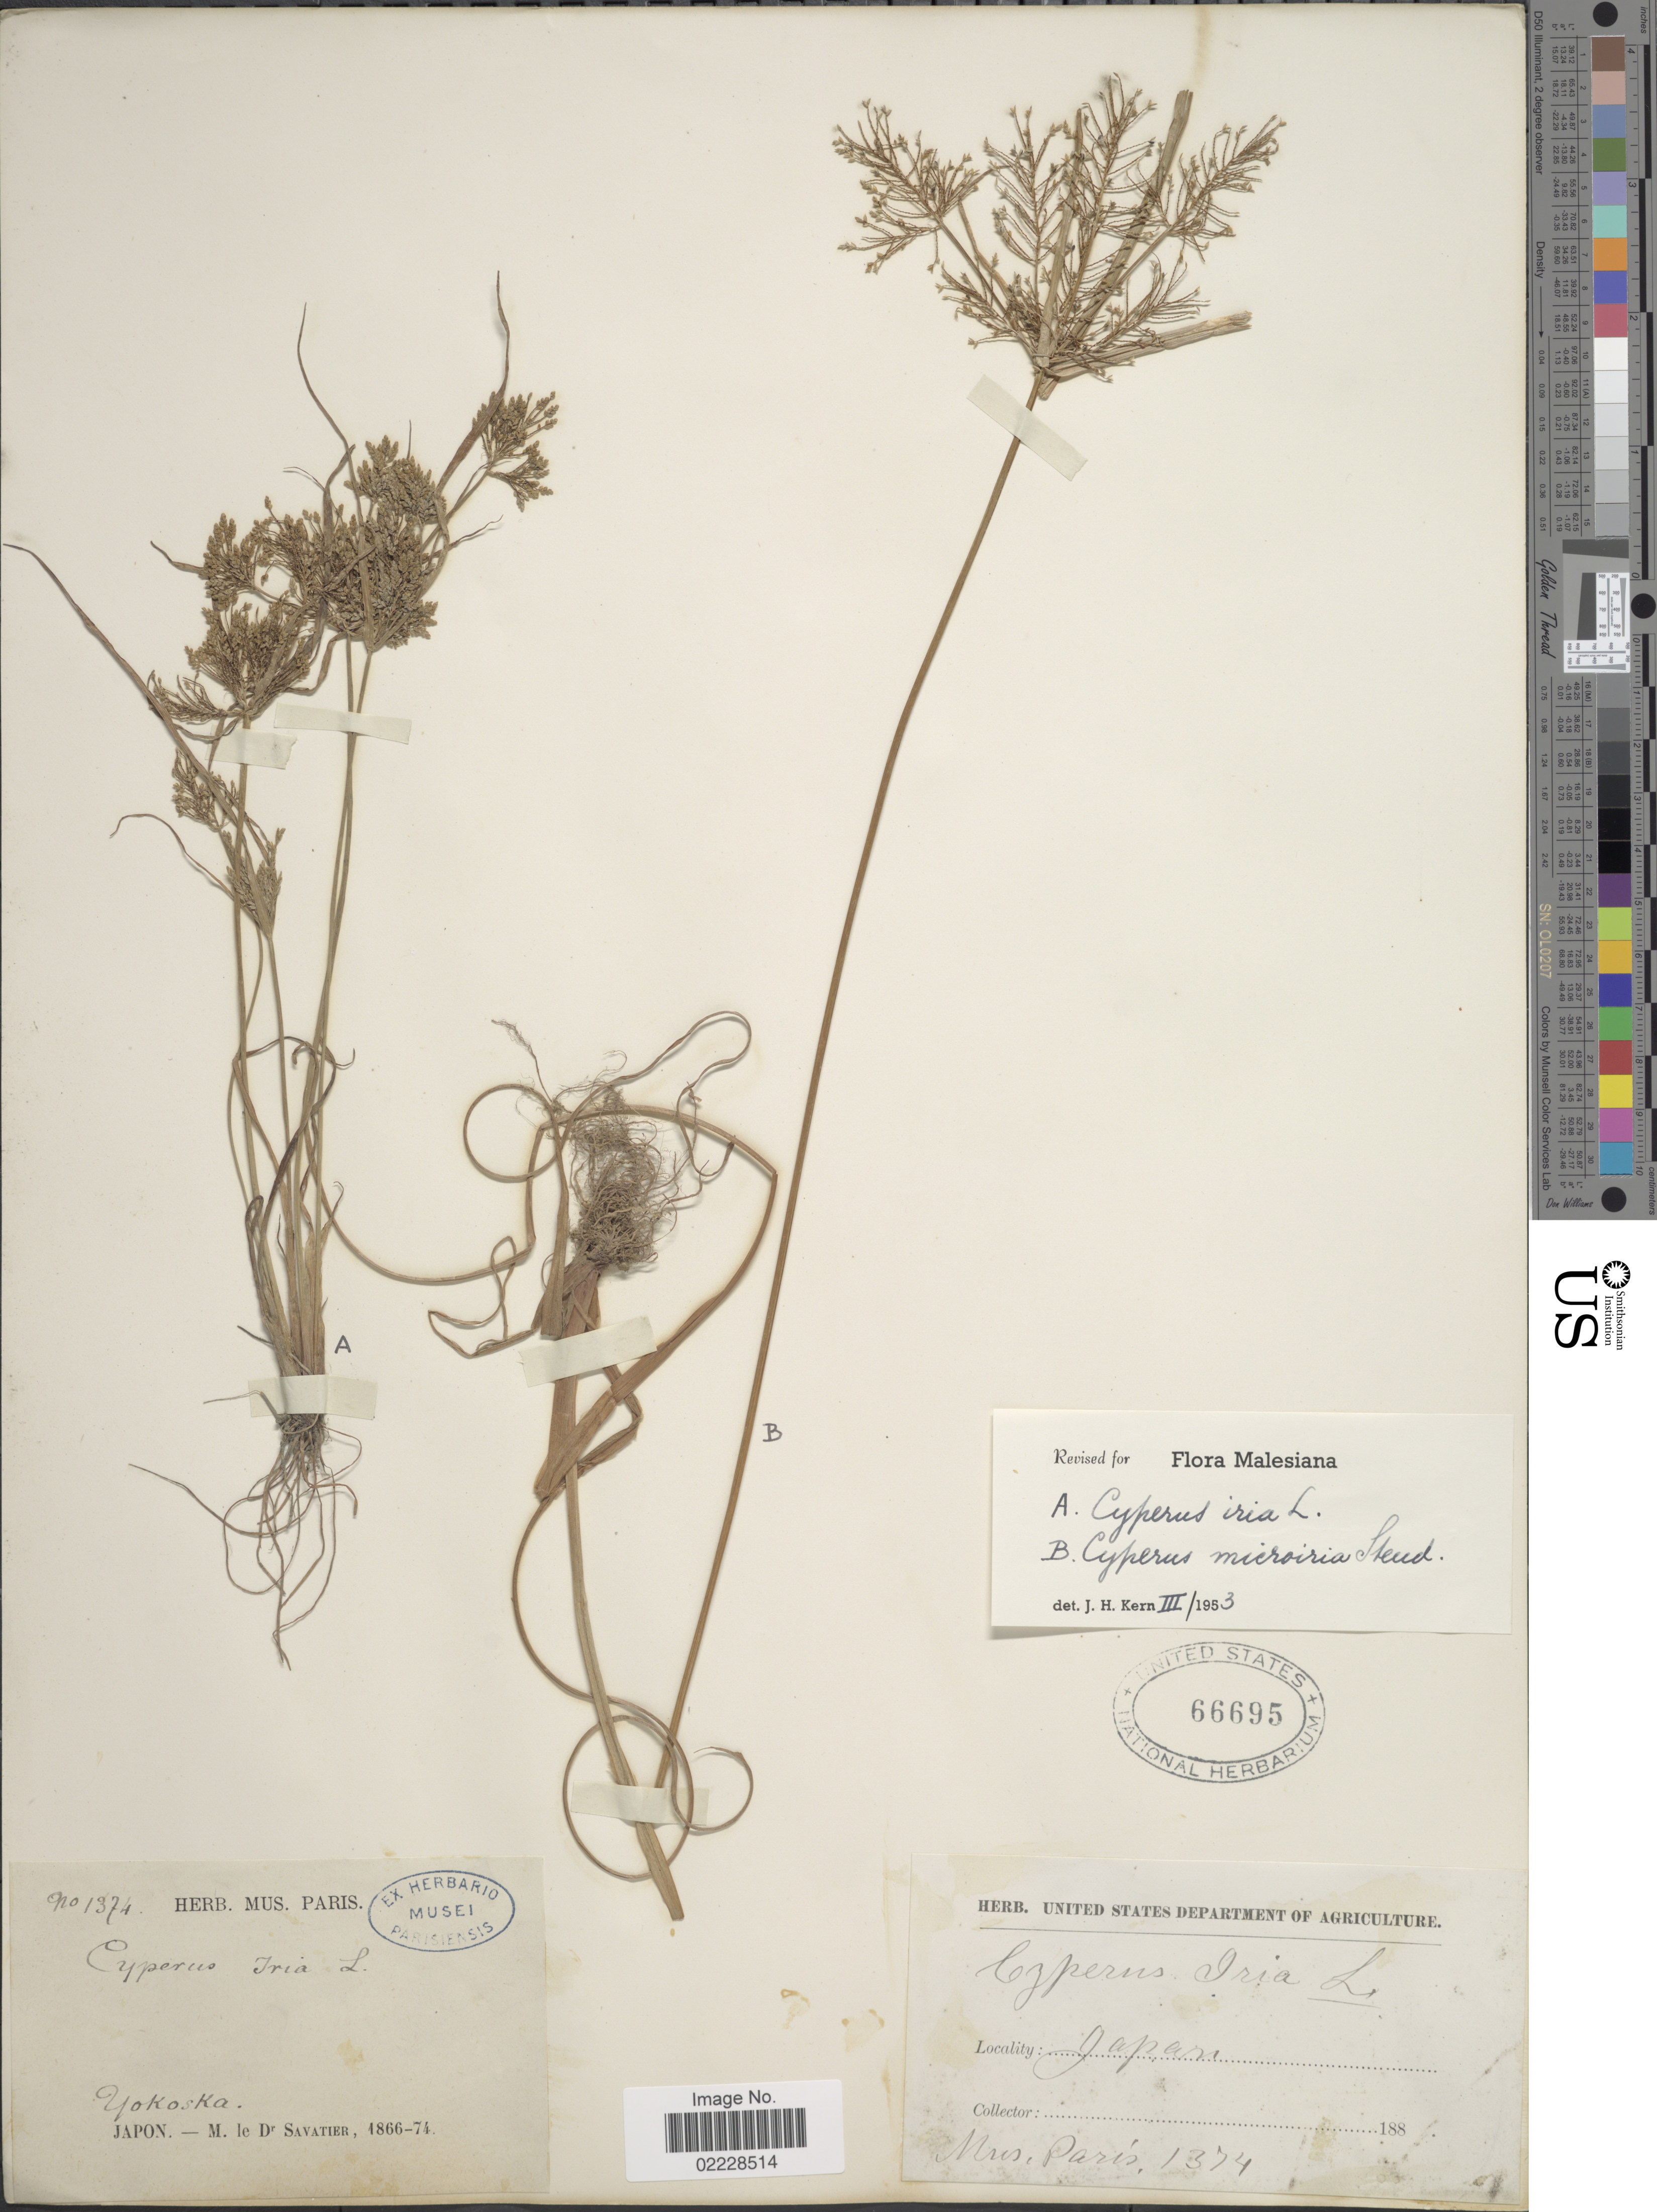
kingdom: Plantae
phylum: Tracheophyta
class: Liliopsida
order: Poales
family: Cyperaceae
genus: Cyperus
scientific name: Cyperus iria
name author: L.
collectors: Savatier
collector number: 1374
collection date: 1866/1874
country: Japan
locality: Japan, Yokoska.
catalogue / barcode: US 66695